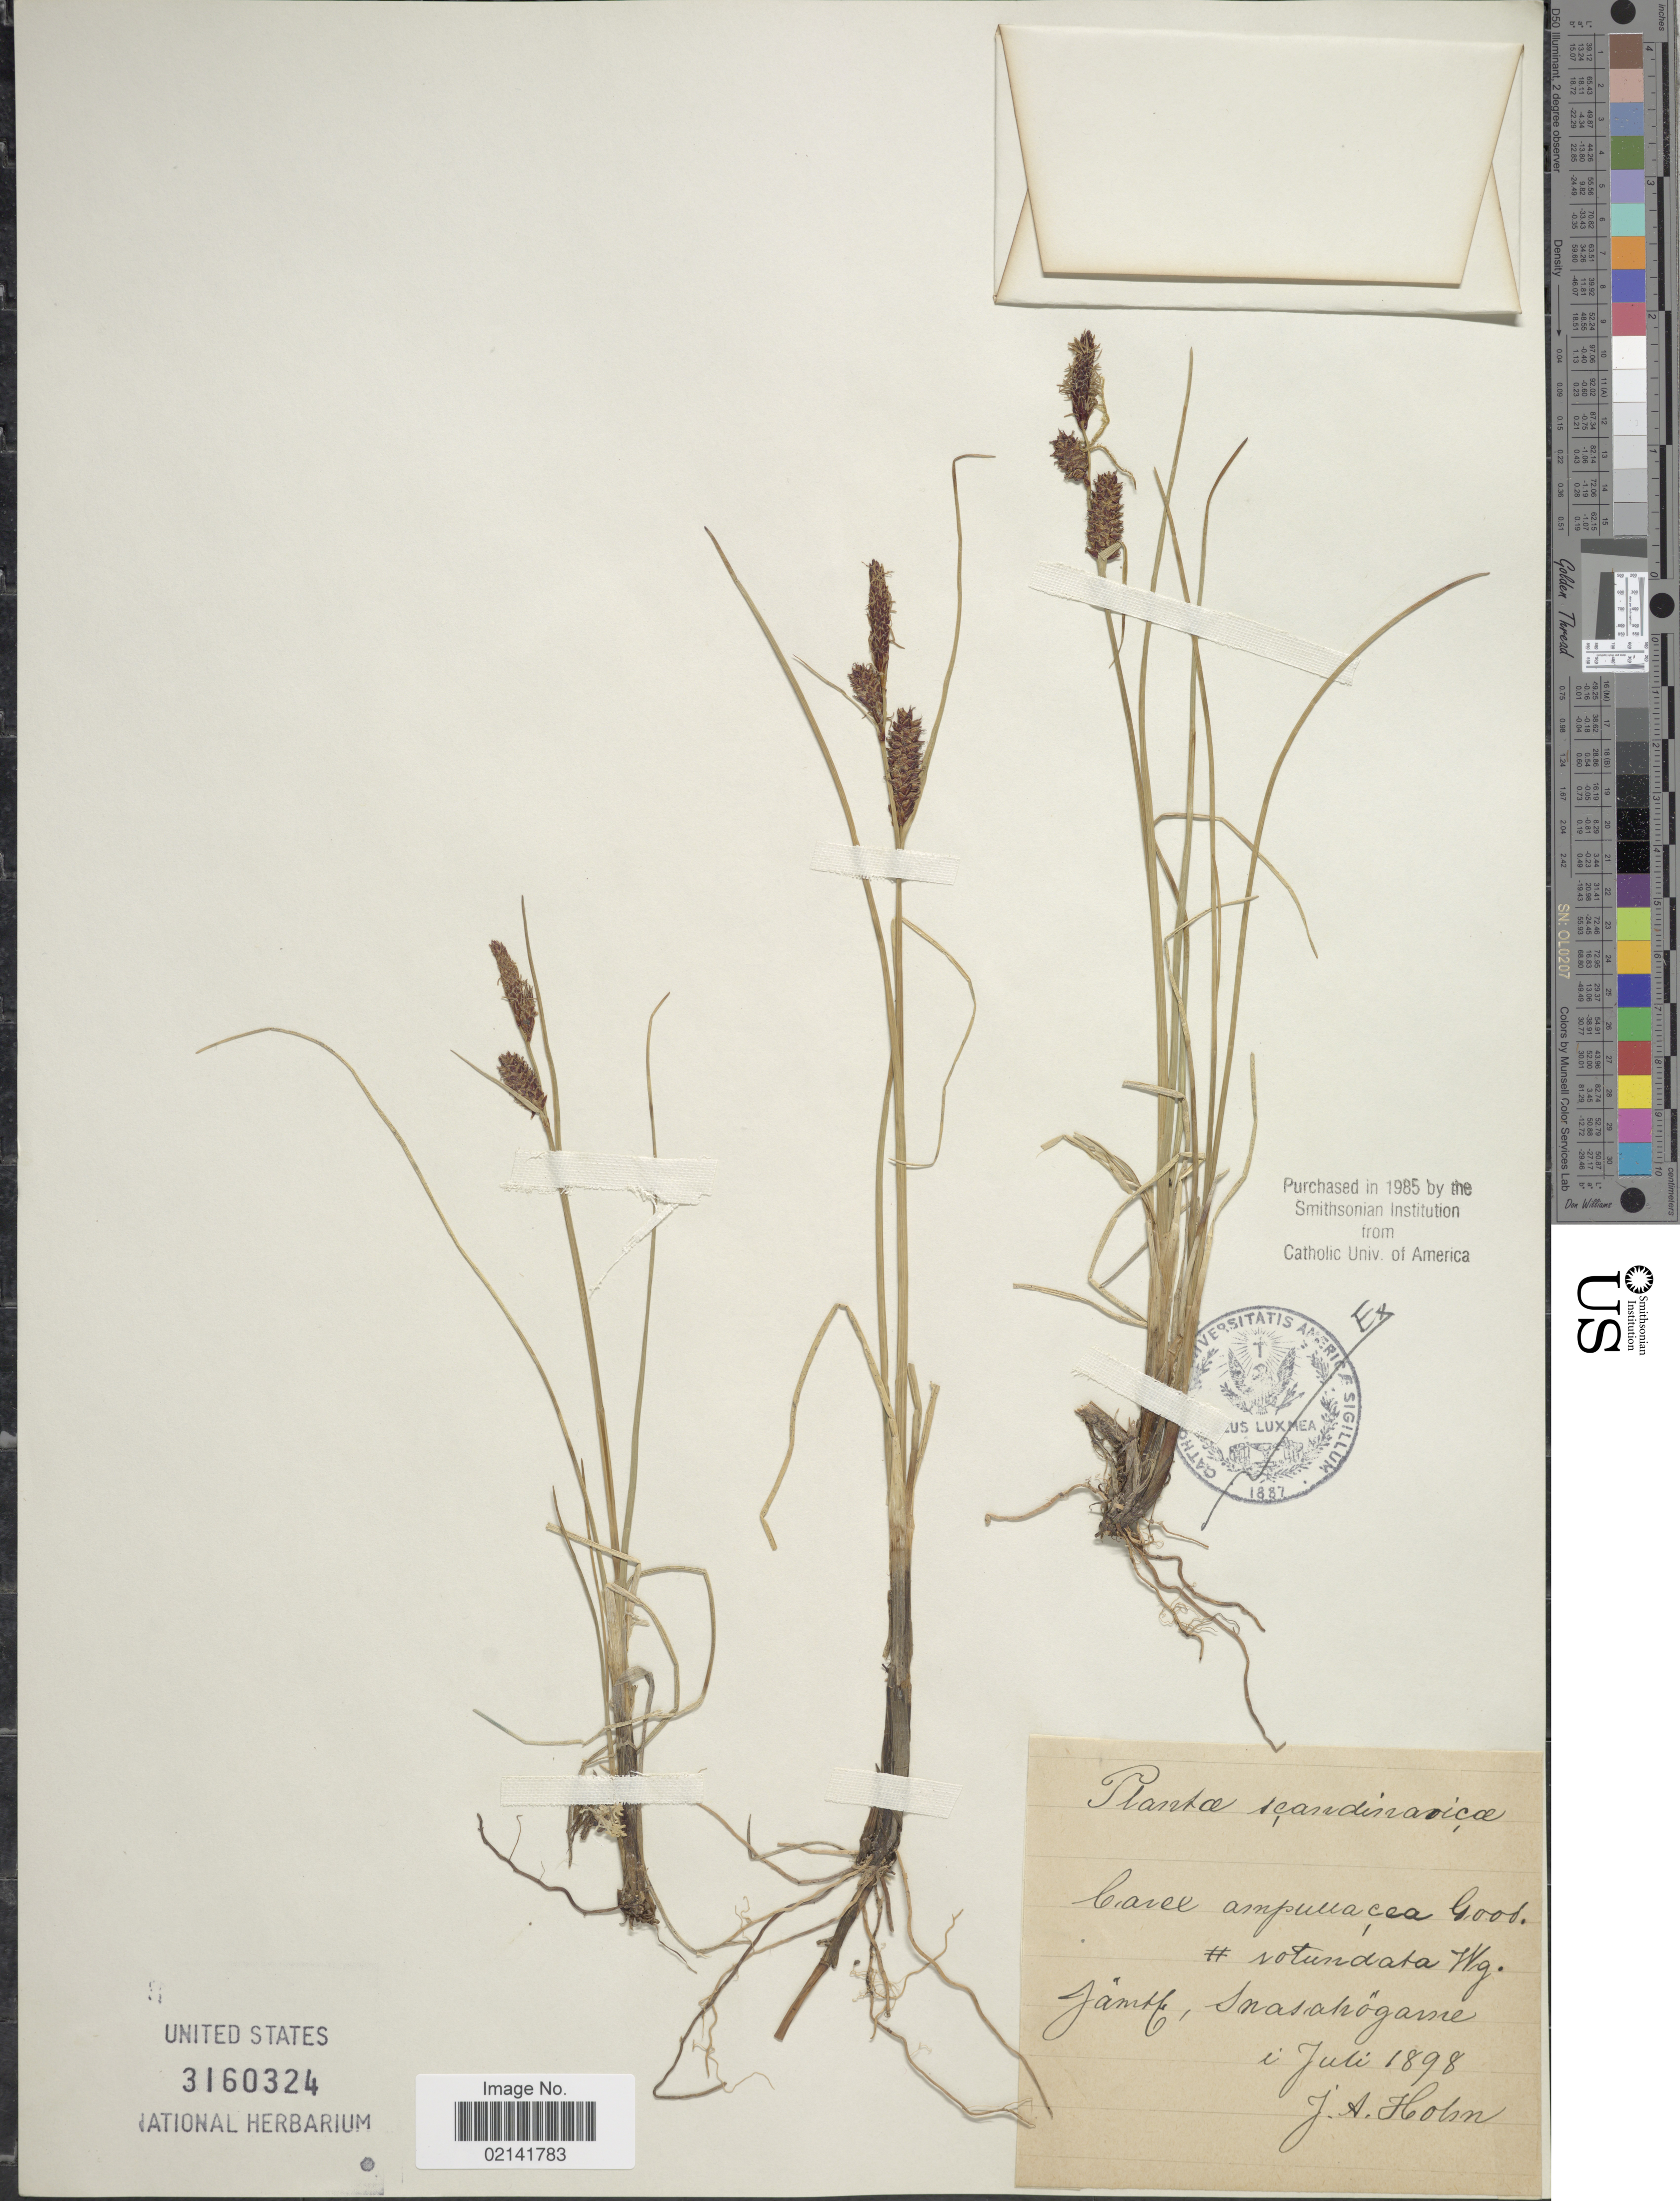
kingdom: Plantae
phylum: Tracheophyta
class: Liliopsida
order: Poales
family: Cyperaceae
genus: Carex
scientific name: Carex rotundata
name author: Wahlenb.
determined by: Strong, Mark T., (BOT), Smithsonian Institution - National Museum of Natural History (UNITED STATES)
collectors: J. Hohn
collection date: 1898-07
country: Sweden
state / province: Jämtland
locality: Scandinavicae. Jamtl., Snasahogarne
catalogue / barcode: US 3160324